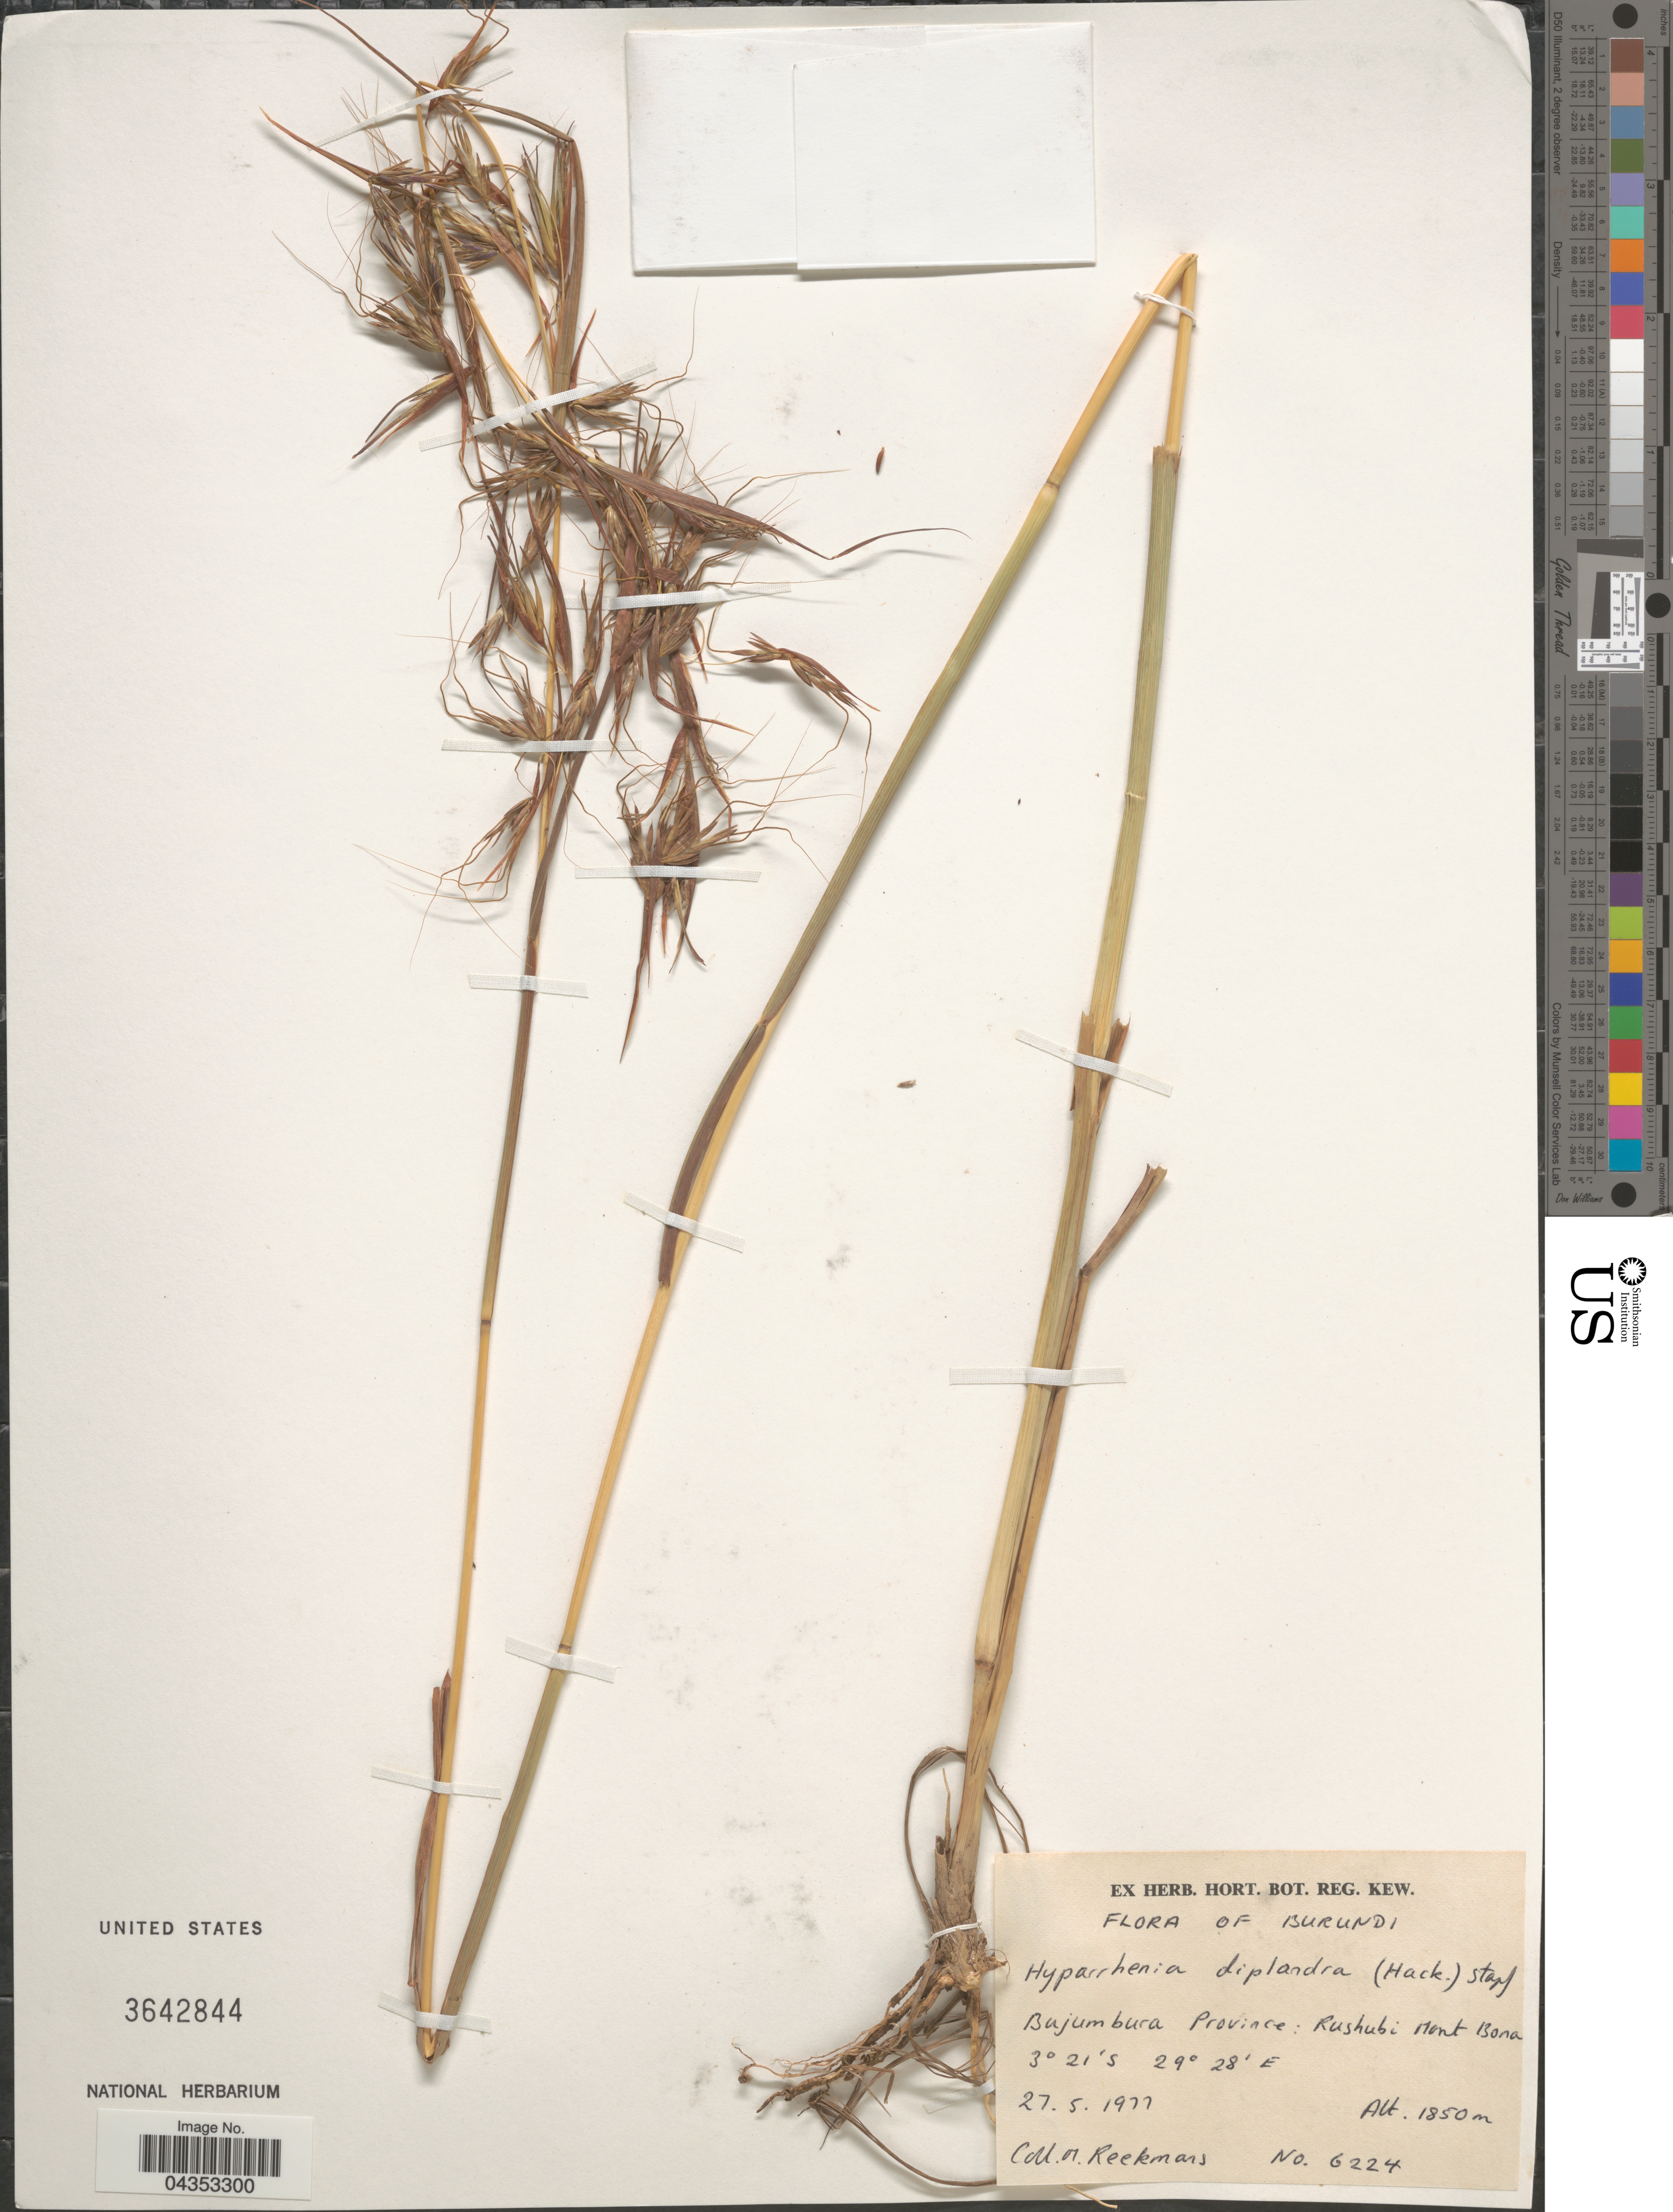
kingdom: Plantae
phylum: Tracheophyta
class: Liliopsida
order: Poales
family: Poaceae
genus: Hyparrhenia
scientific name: Hyparrhenia diplandra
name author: (Hack.) Stapf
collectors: M. Reekmans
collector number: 6224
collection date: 1977-05-27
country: Burundi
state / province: Bujumura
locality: Bujumbura Province: Rushubi Mont Bona.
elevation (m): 1850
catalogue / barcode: US 3642844